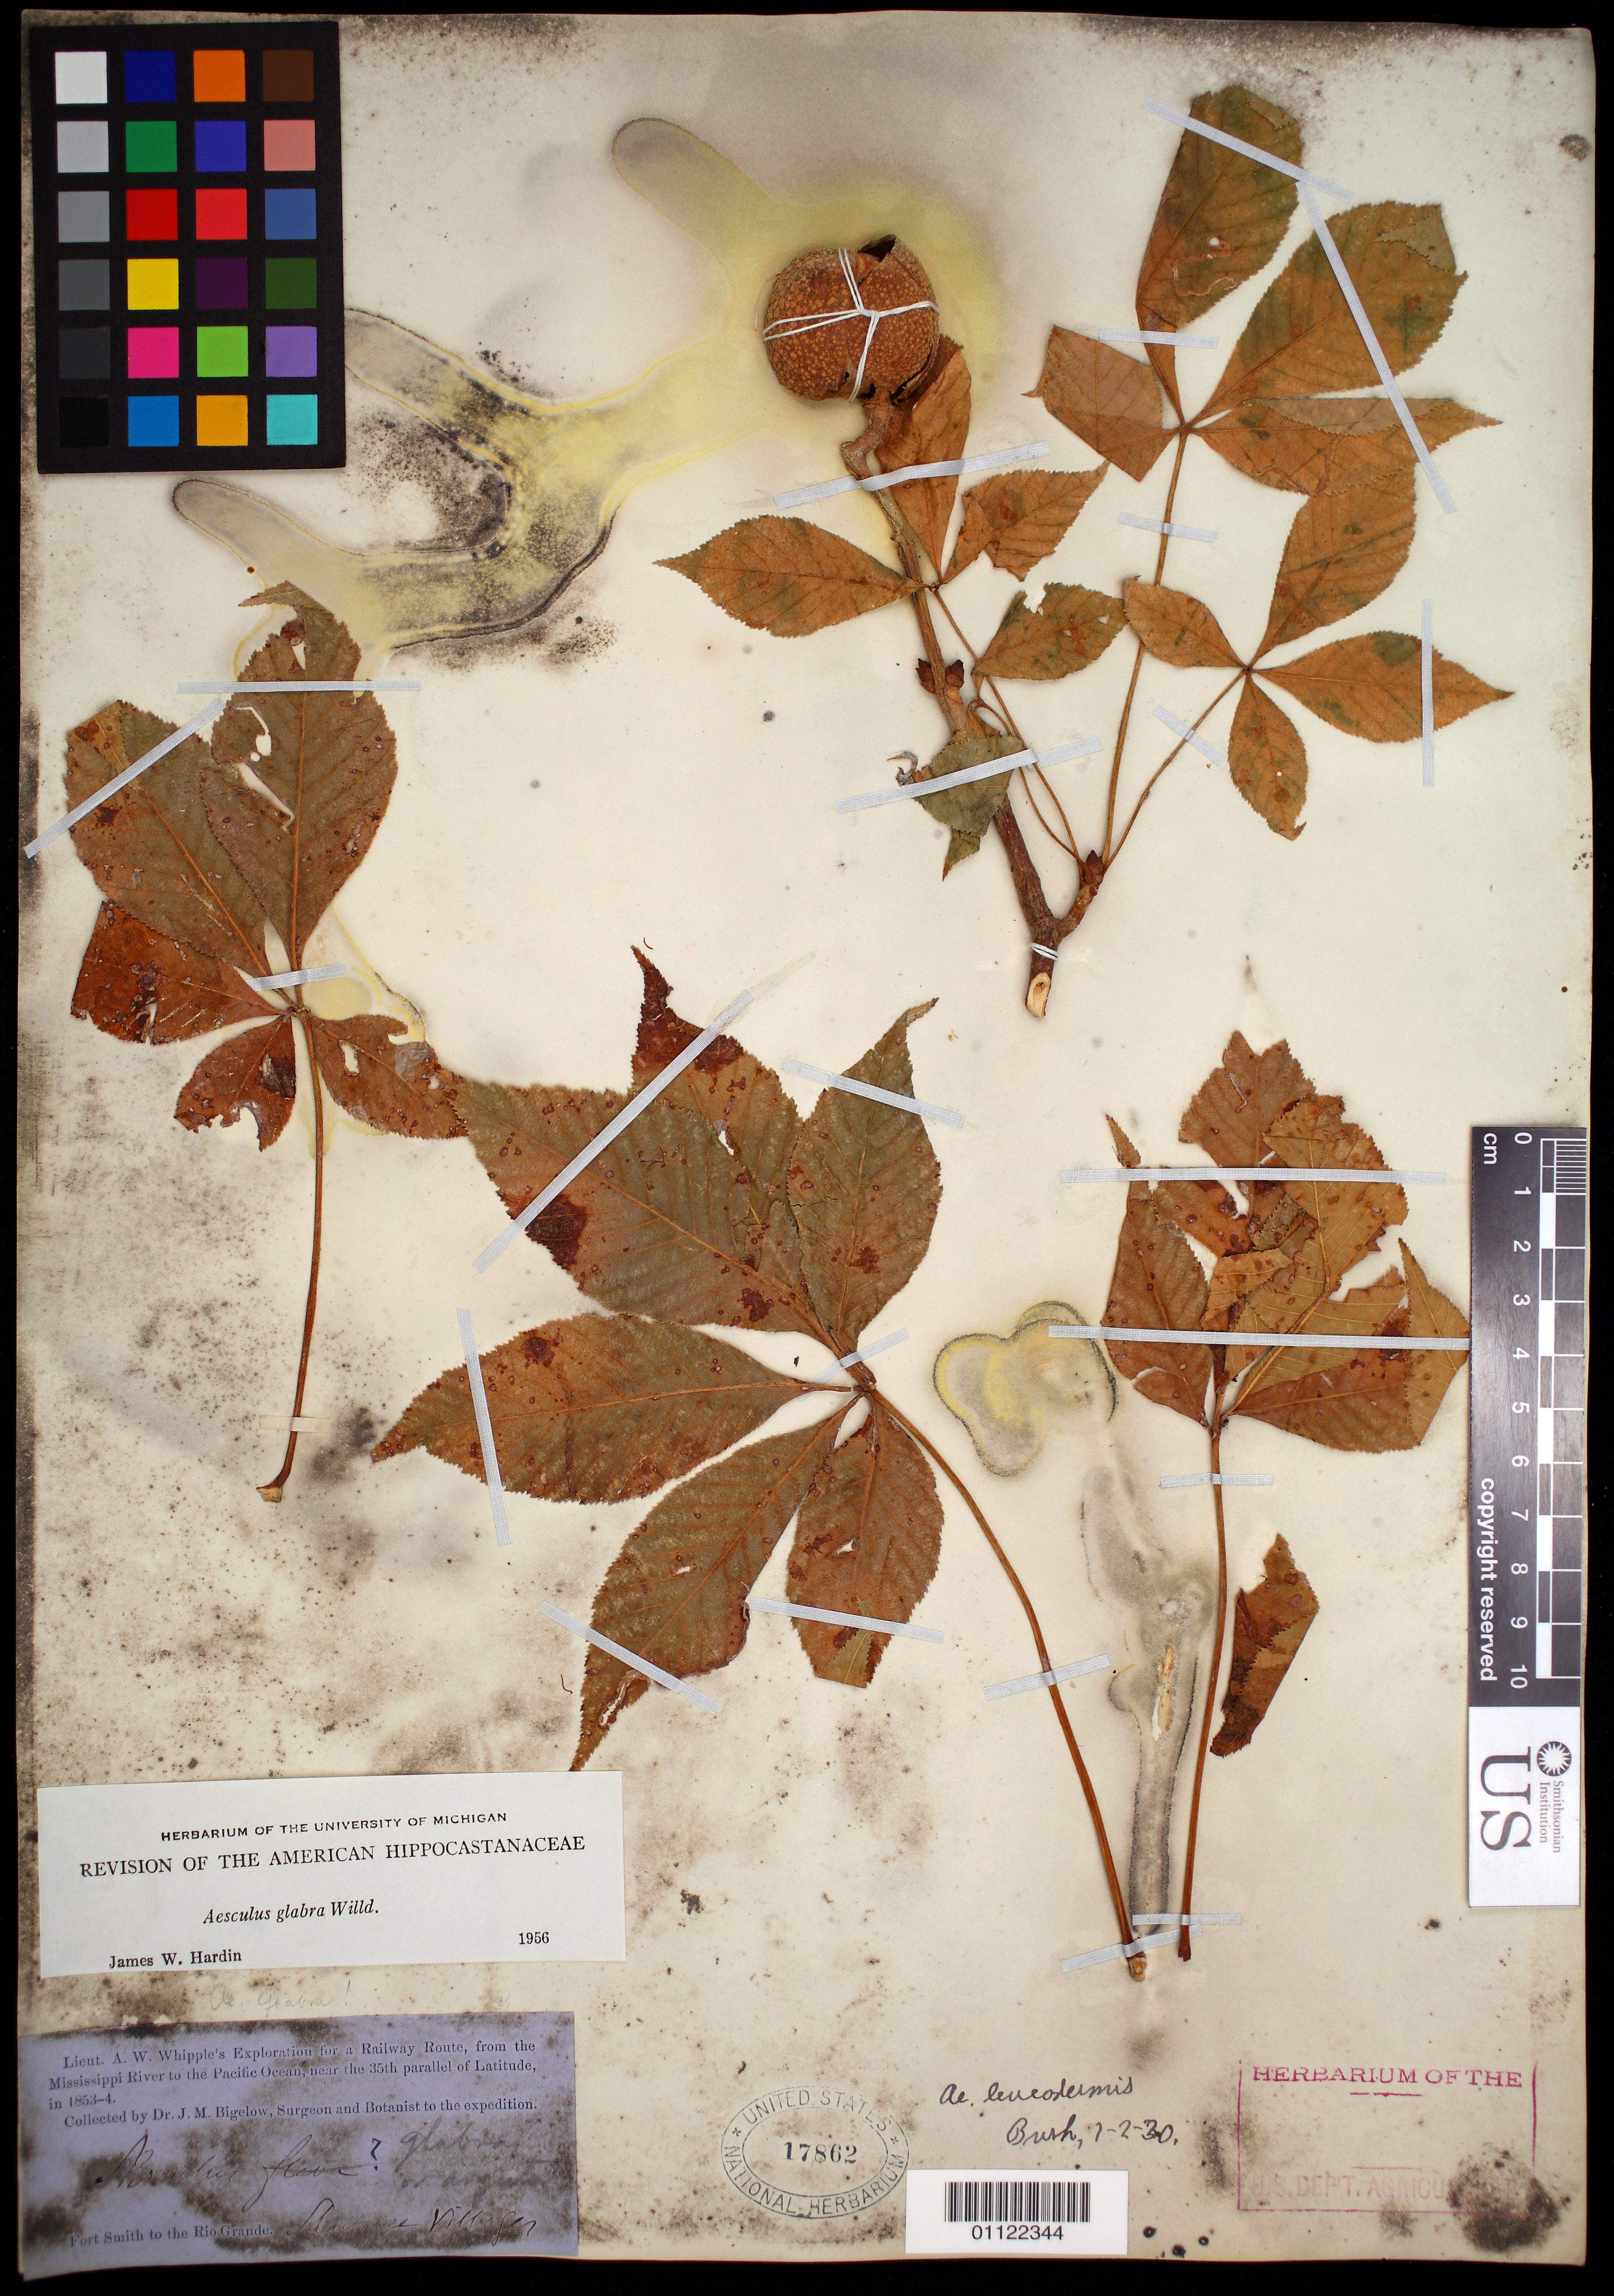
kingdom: Plantae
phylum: Tracheophyta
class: Magnoliopsida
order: Sapindales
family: Sapindaceae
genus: Aesculus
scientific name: Aesculus glabra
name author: Willd.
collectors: J. M. Bigelow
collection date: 1853/1854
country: United States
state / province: Oklahoma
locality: Fort Smith to the Rio Grande, Shawnee Village.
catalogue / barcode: US 17862